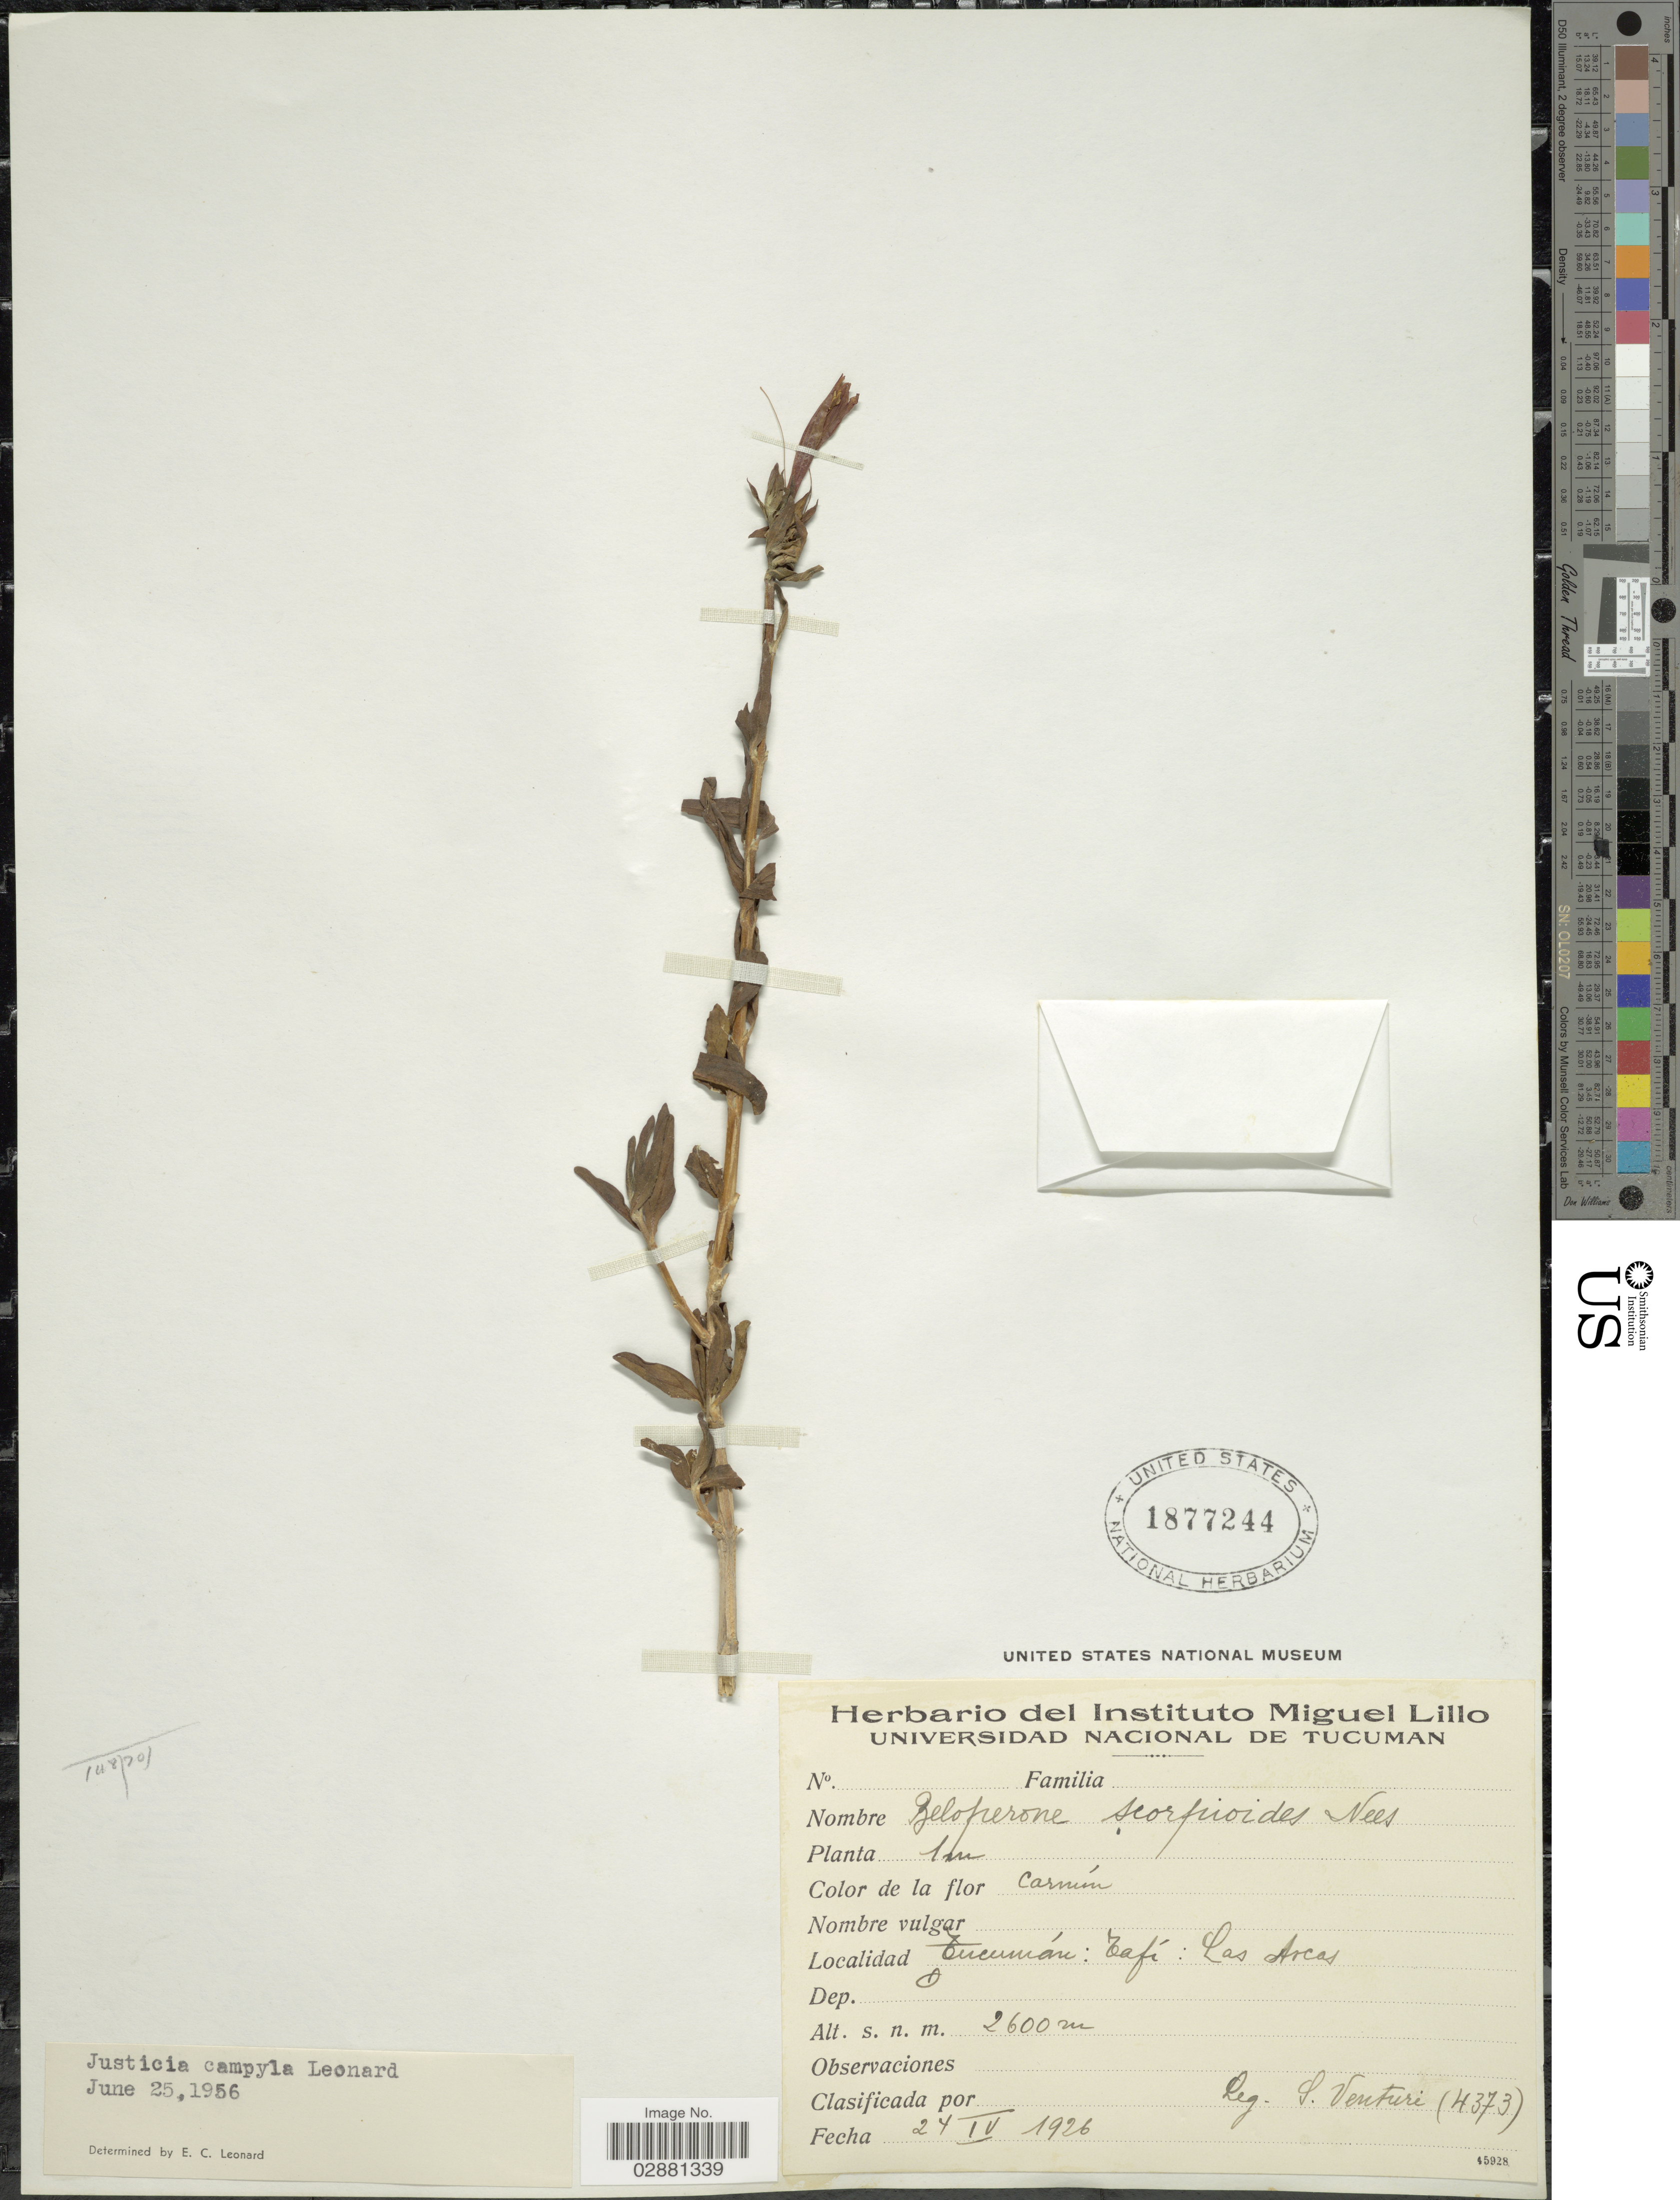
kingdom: Plantae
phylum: Tracheophyta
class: Magnoliopsida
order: Lamiales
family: Acanthaceae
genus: Justicia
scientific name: Justicia xylosteoides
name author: Griseb.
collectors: S. Venturi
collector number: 4373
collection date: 1926-04-24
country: Argentina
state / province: Tucuman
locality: Tucumán: Tafí: Las Arcas.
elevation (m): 2600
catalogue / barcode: US 1877244